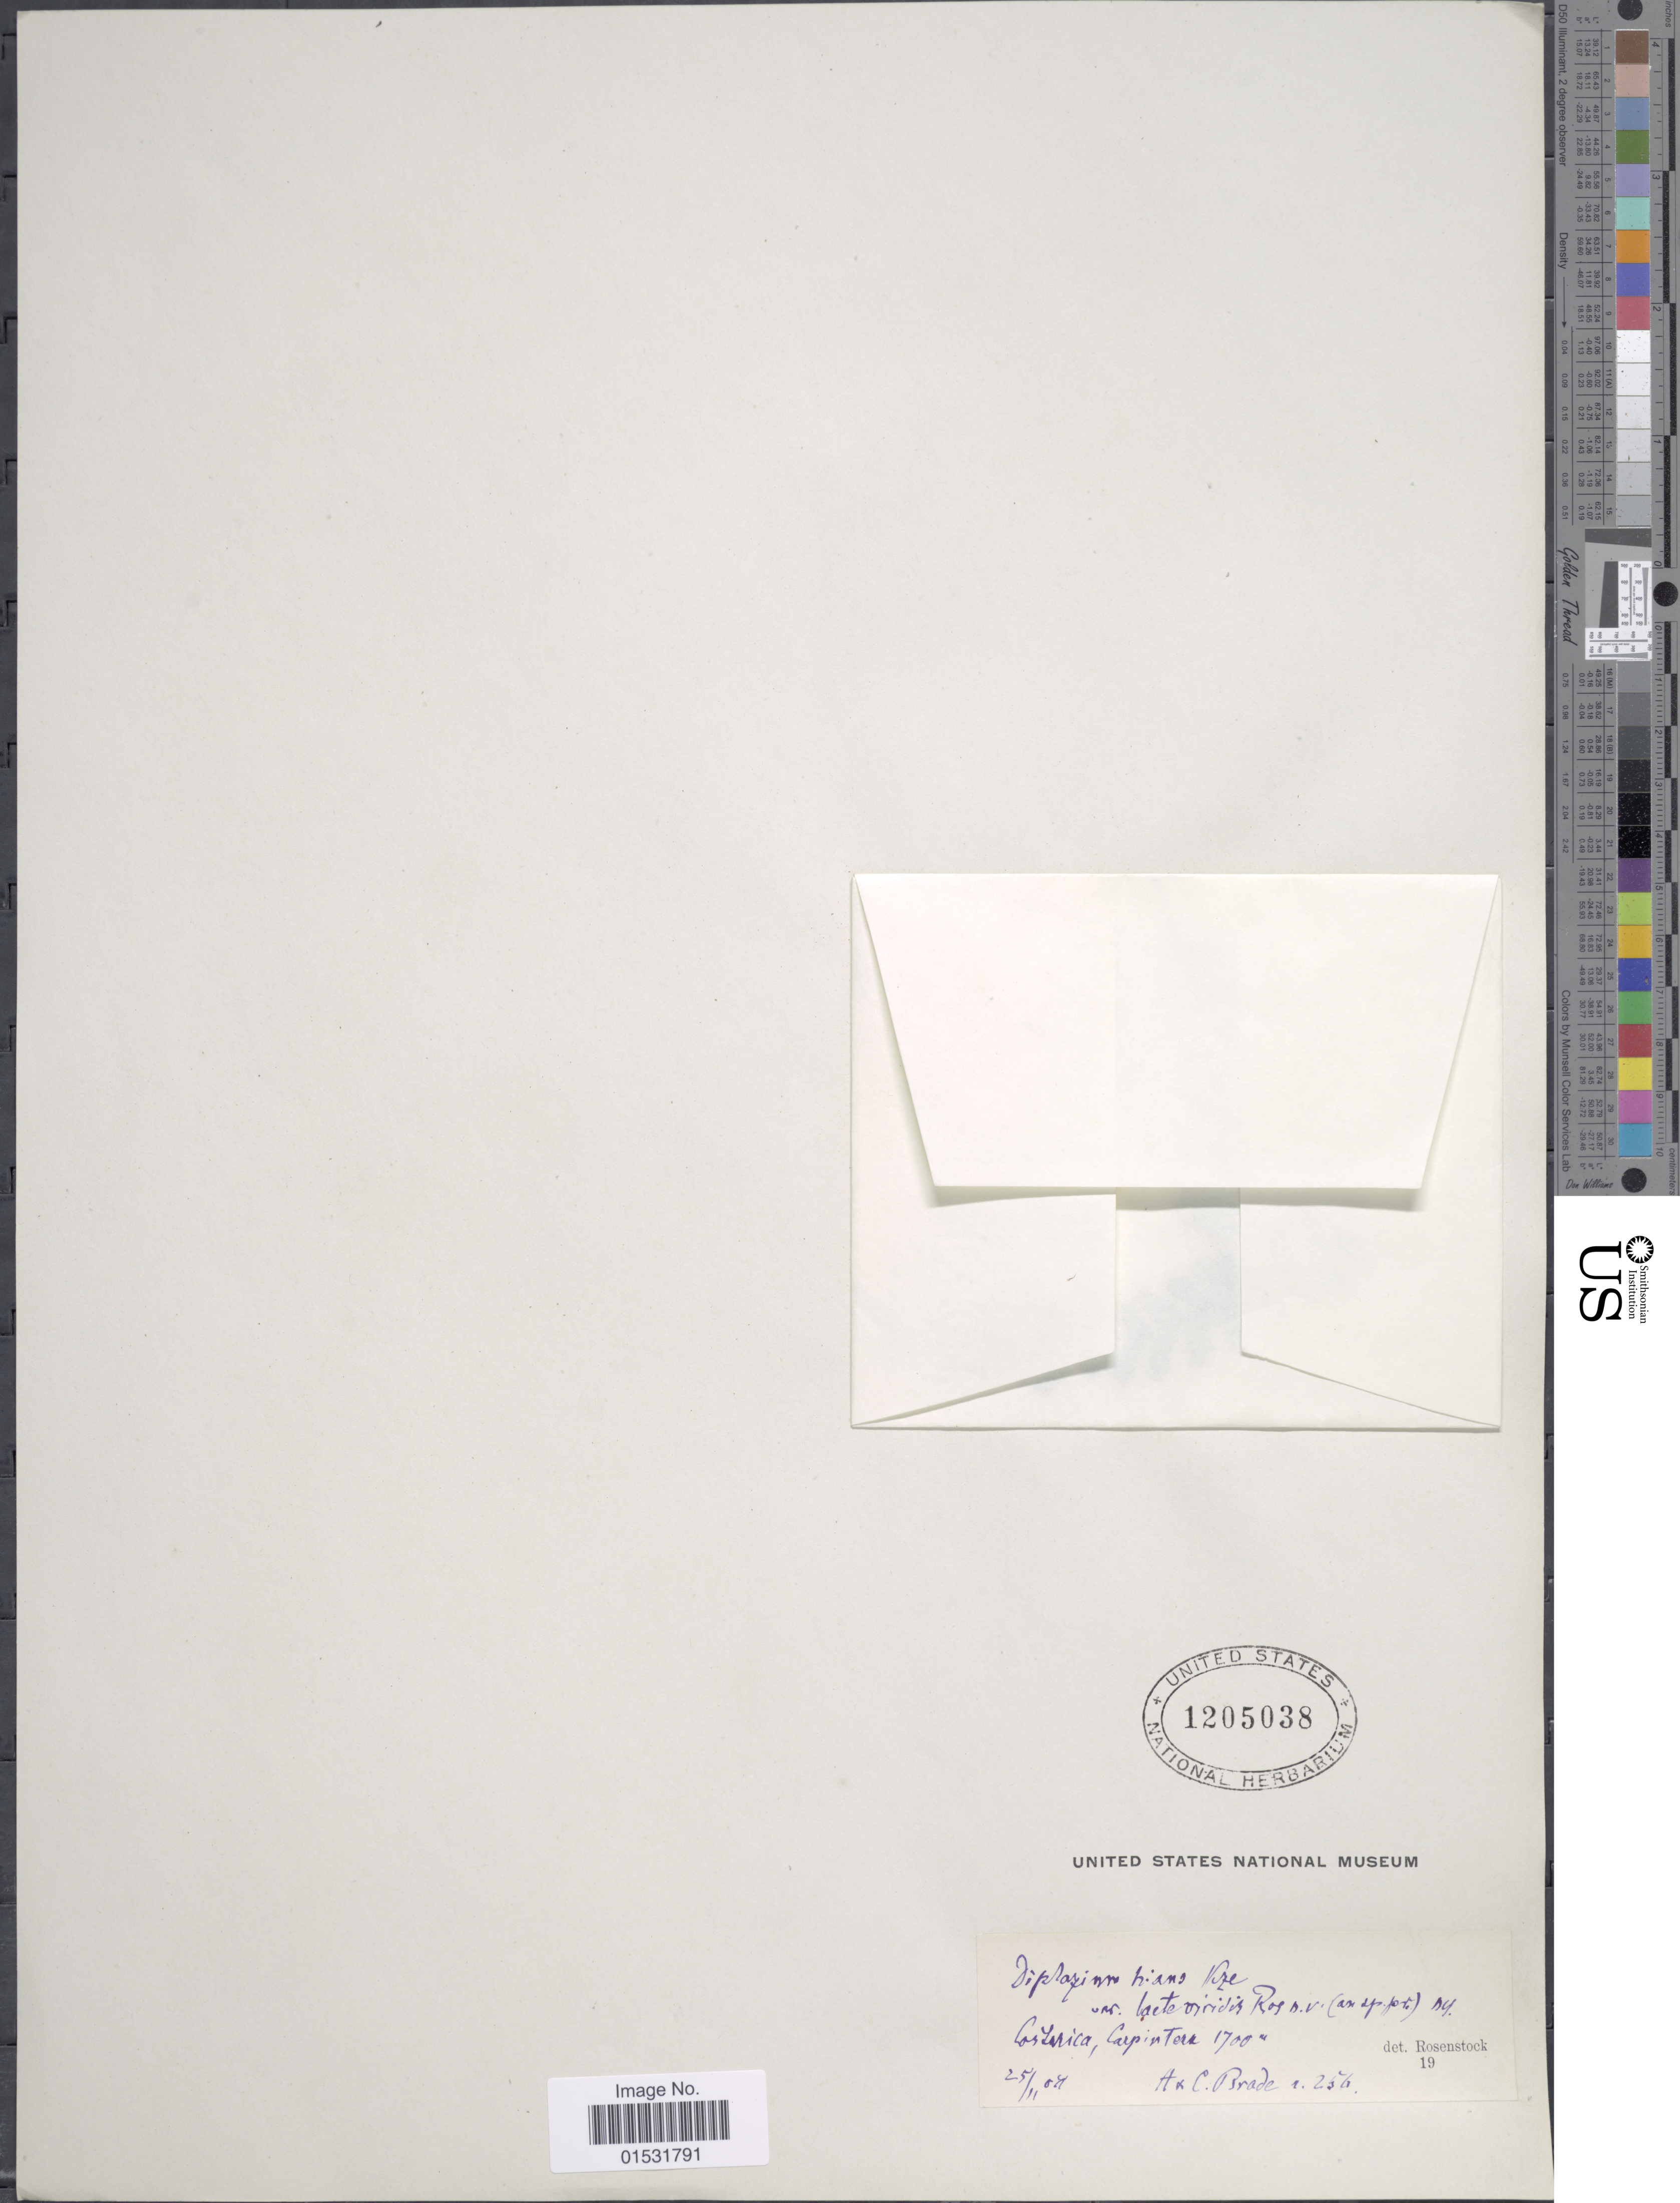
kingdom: Plantae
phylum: Tracheophyta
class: Polypodiopsida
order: Polypodiales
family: Athyriaceae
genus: Diplazium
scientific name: Diplazium hians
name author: Kunze ex Klotzsch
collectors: A. Brade & C. Brade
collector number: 256*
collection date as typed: Transcribed d/m/y: 25/11/57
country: Costa Rica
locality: Carpintera.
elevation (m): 1700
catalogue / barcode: US 1205038